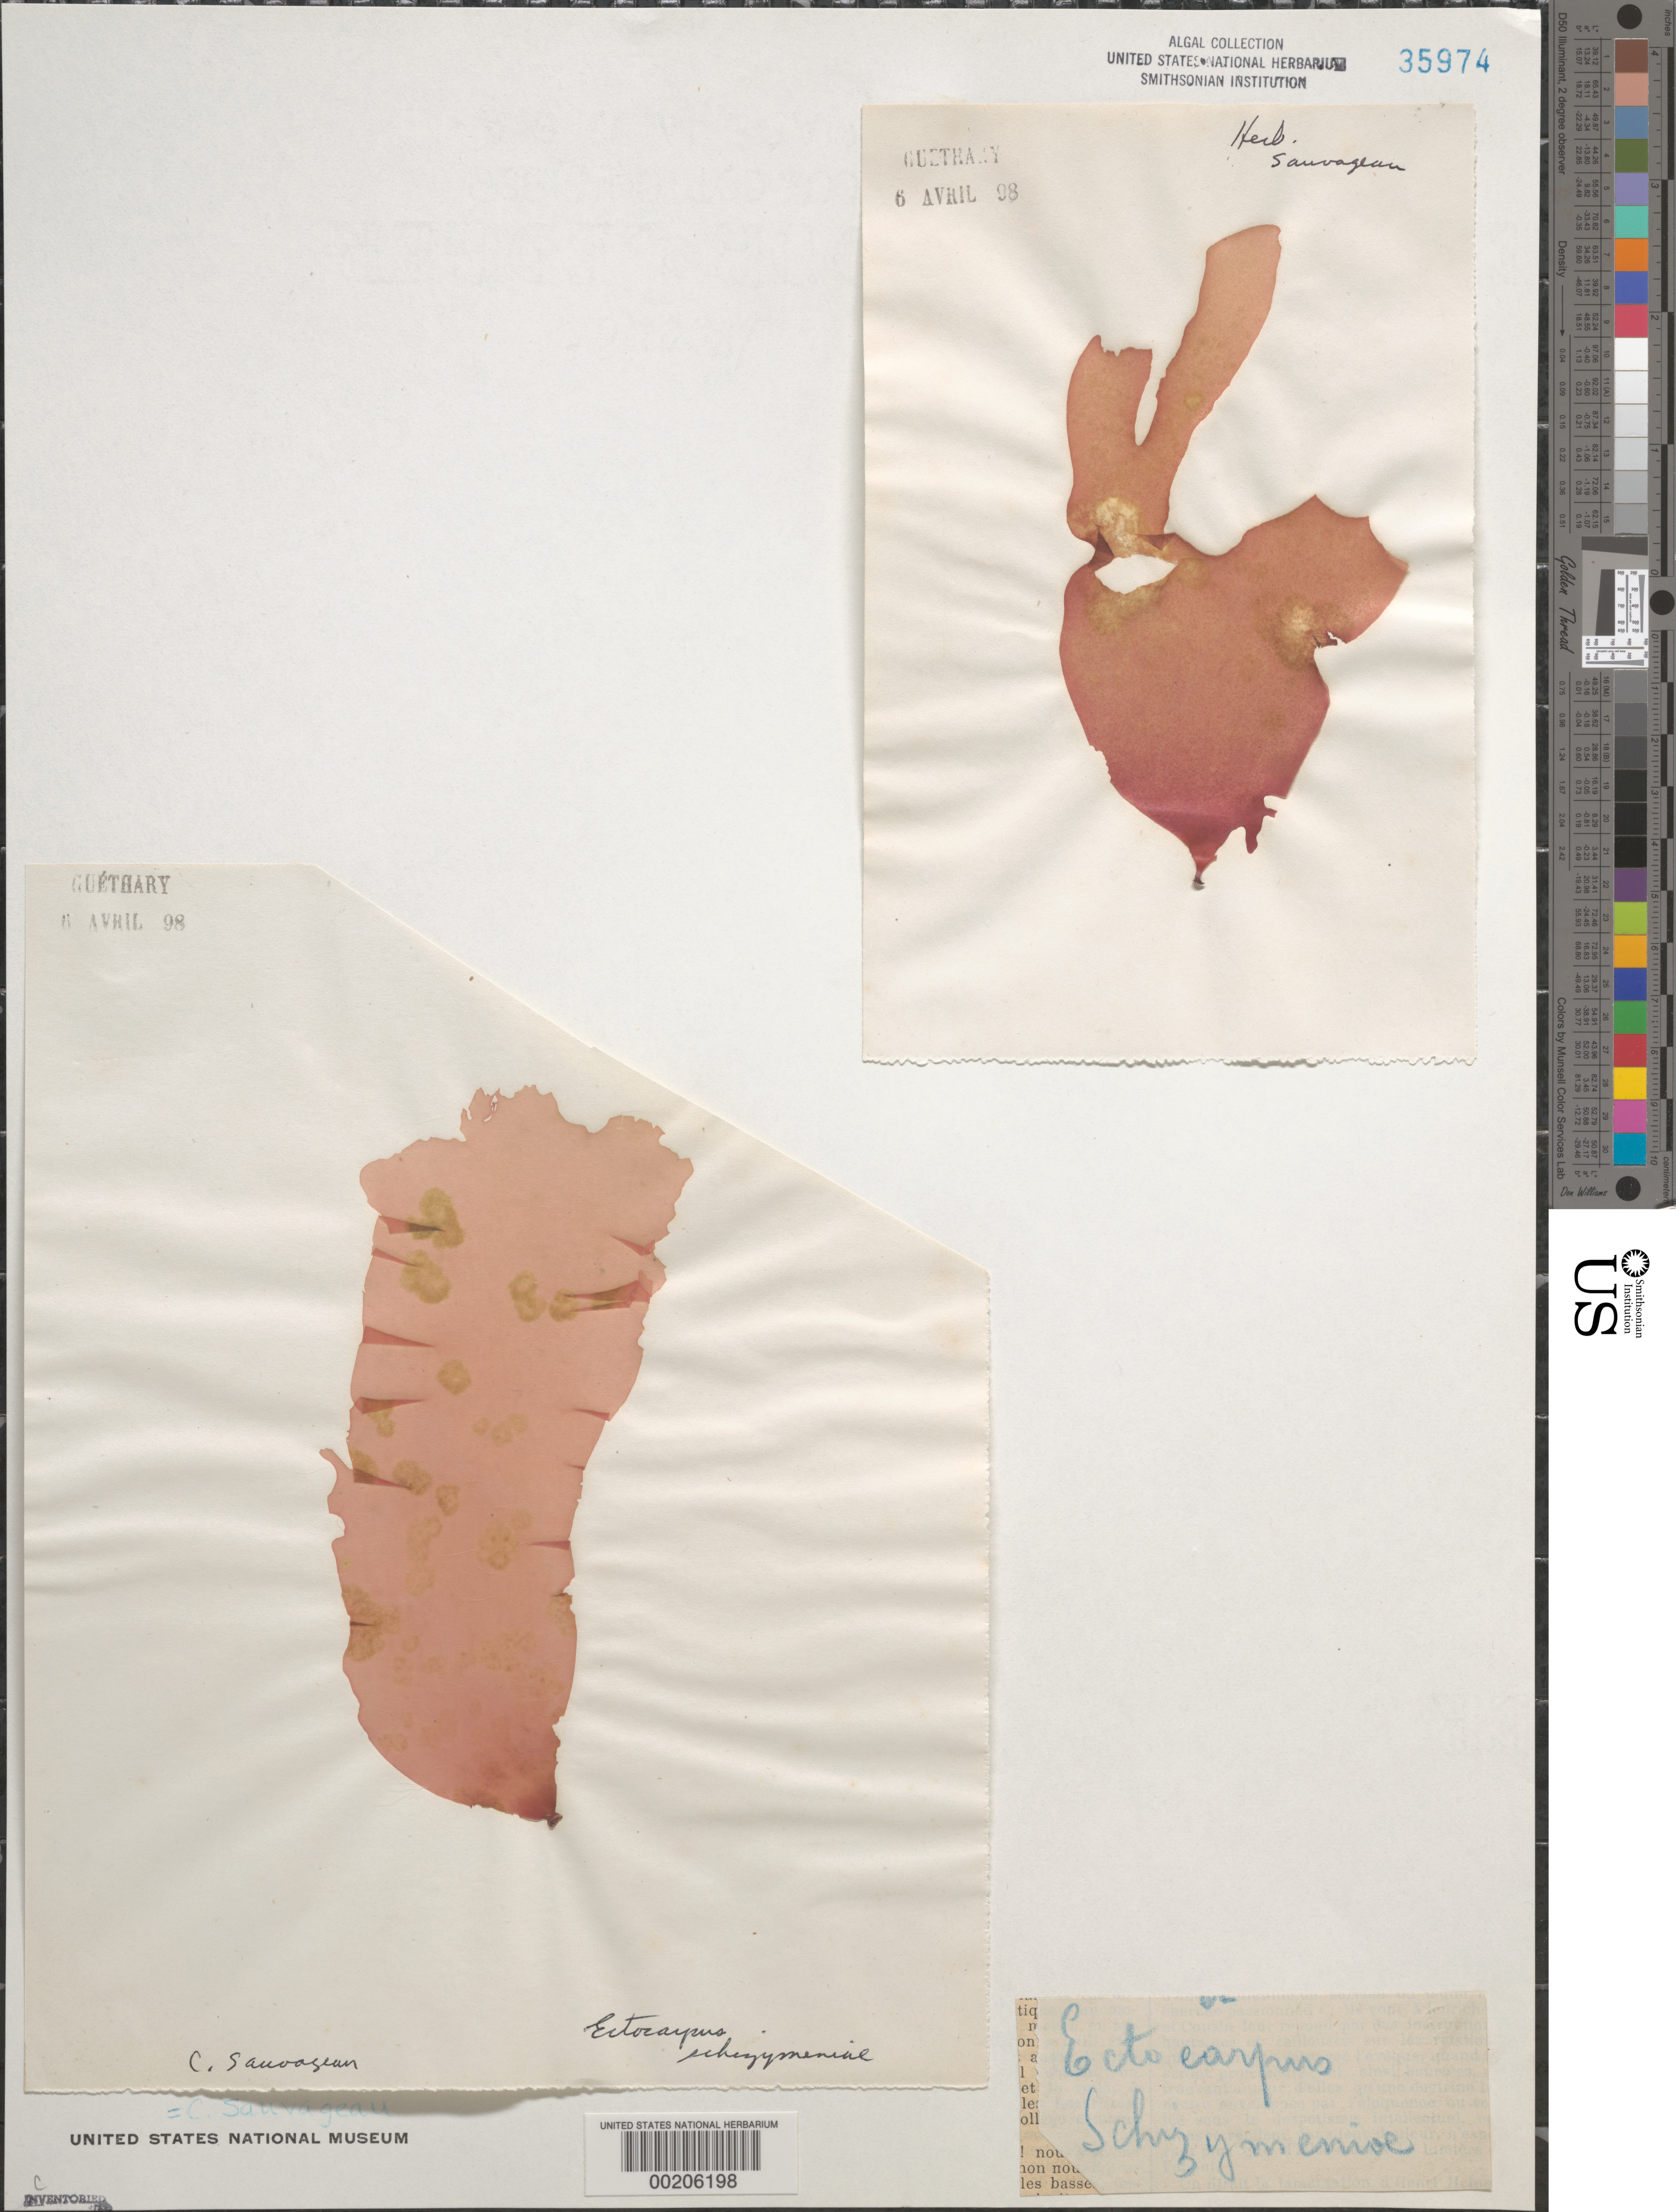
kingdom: Chromista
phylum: Ochrophyta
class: Phaeophyceae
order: Ectocarpales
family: Ectocarpaceae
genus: Ectocarpus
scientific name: Ectocarpus schizymeniae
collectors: C. F. Sauvageau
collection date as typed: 06 Apr 1898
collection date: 1898-04-06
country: France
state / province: Nouvelle-Aquitaine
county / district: Pyrénées-Atlantiques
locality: Guethary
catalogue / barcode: US 35974